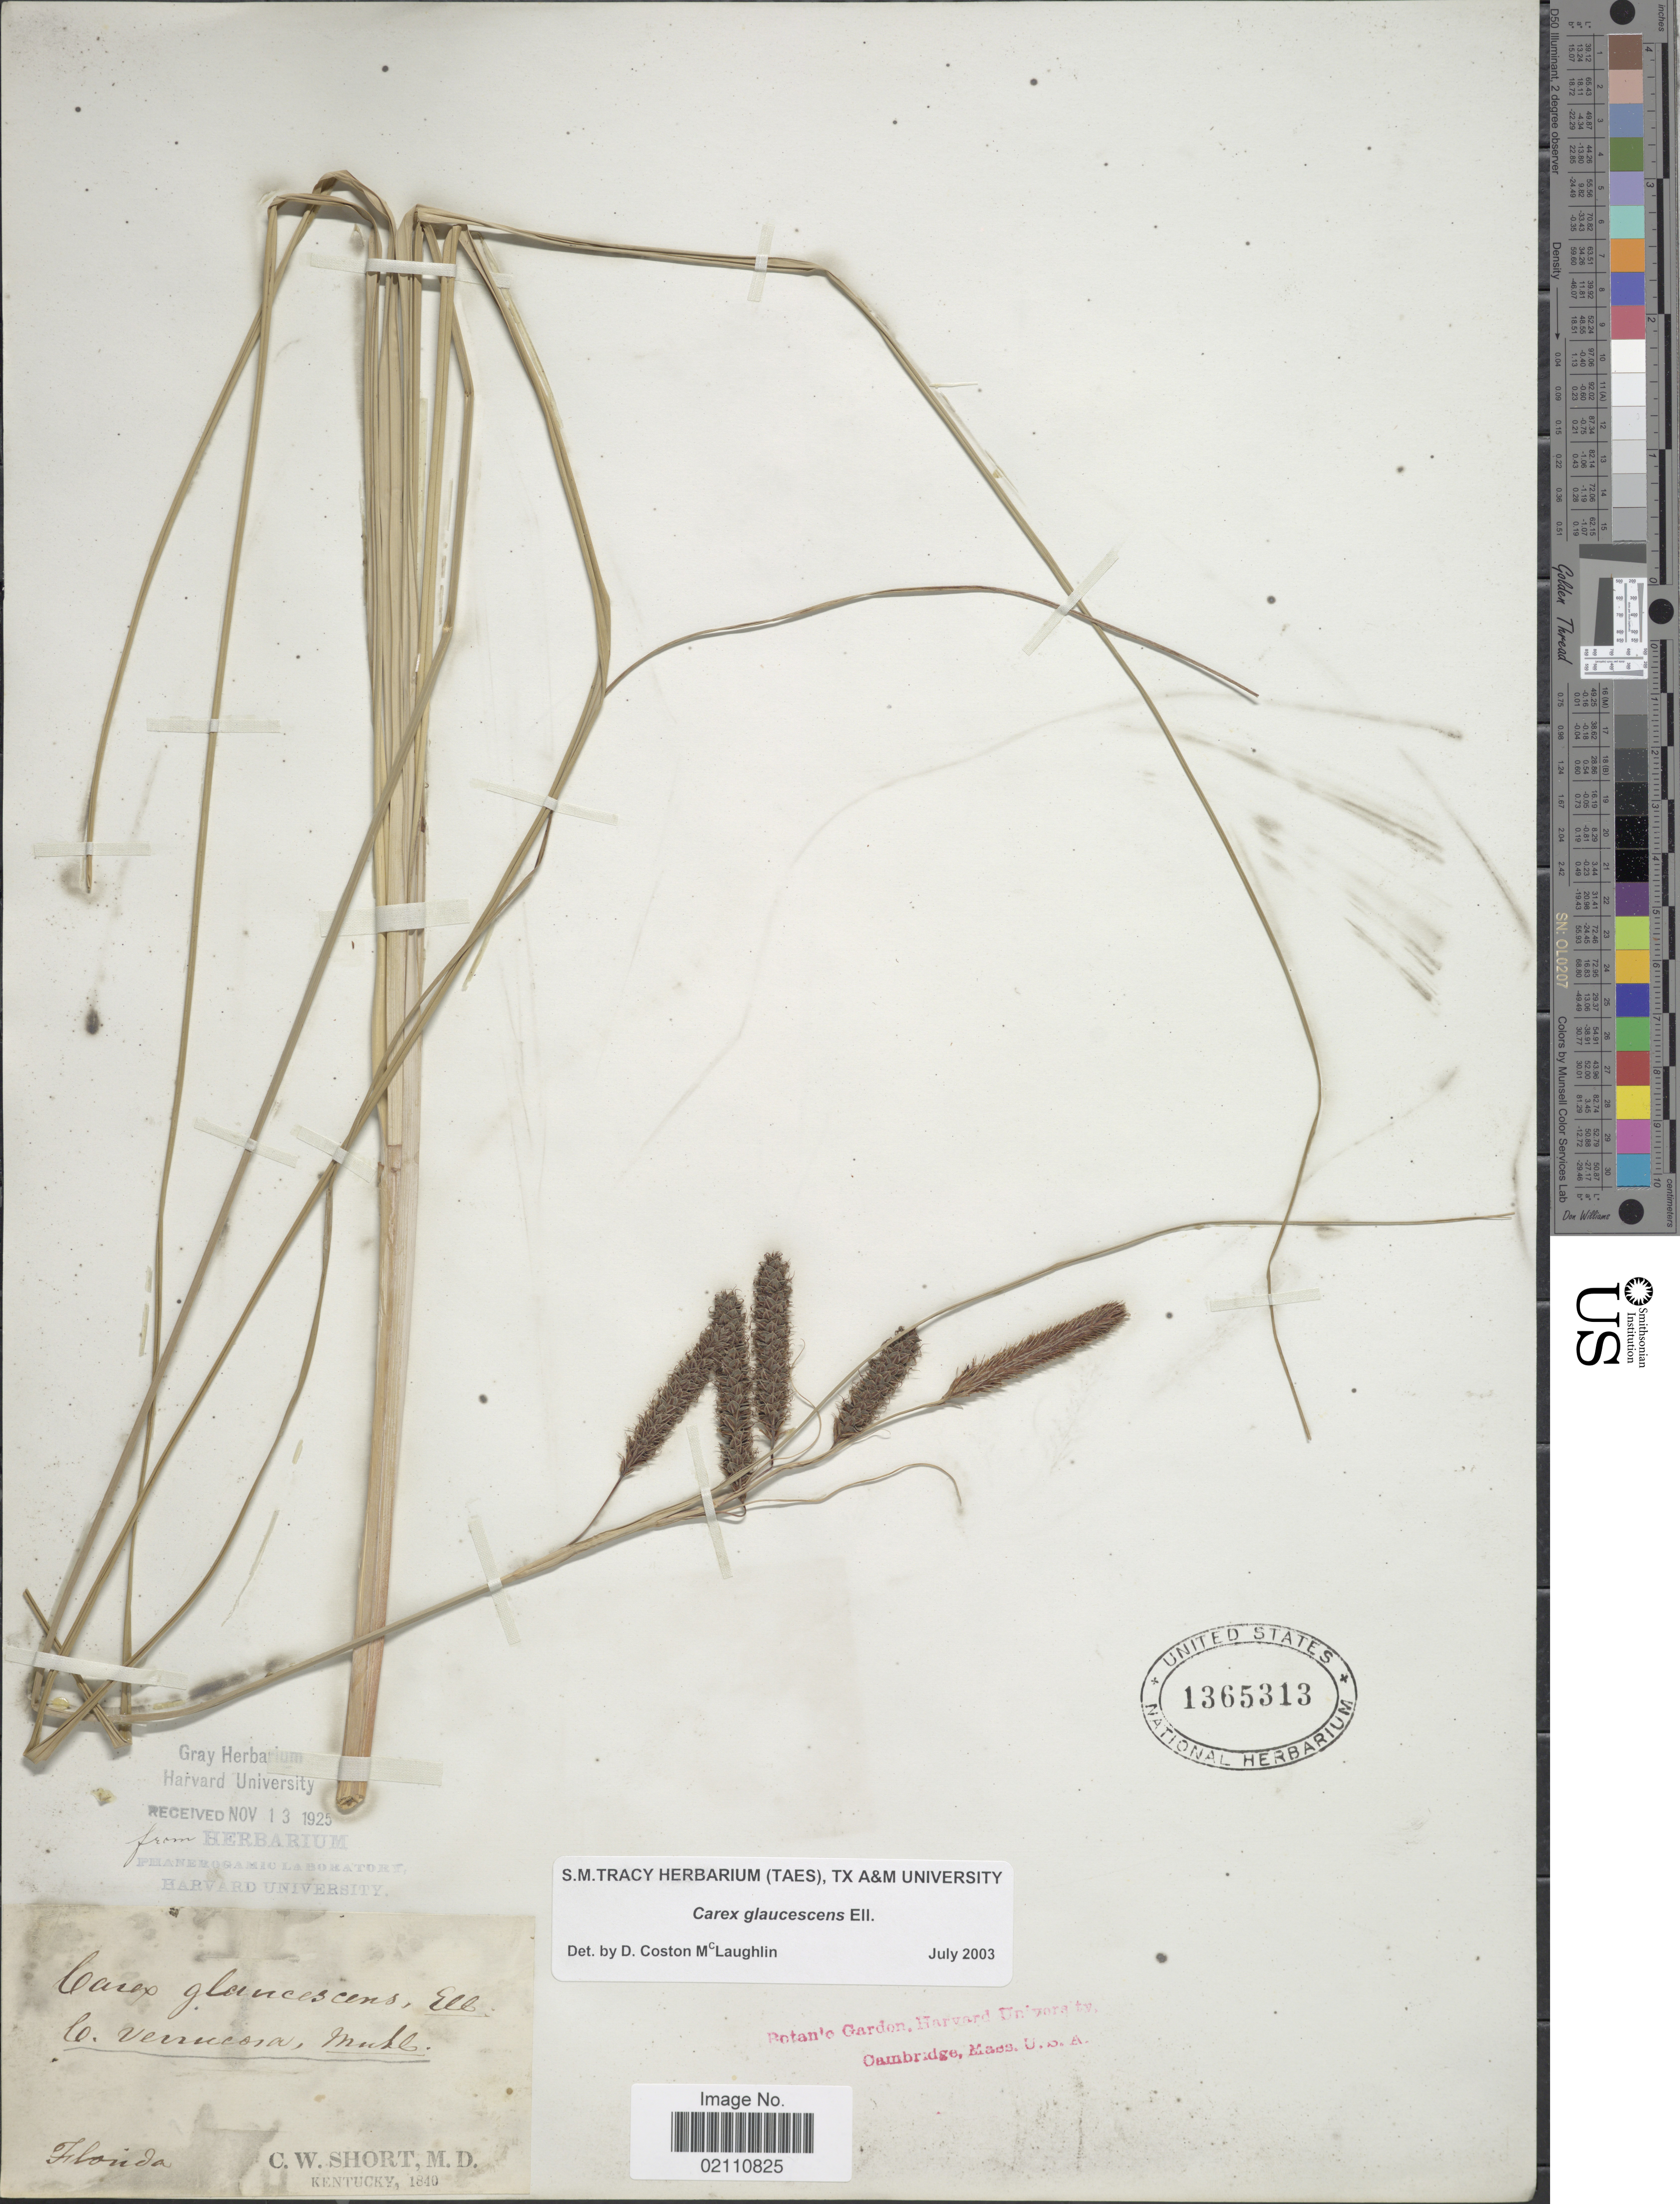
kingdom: Plantae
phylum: Tracheophyta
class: Liliopsida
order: Poales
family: Cyperaceae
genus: Carex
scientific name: Carex glaucescens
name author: Elliott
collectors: C. W. Short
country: United States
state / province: Florida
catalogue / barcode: US 1365313